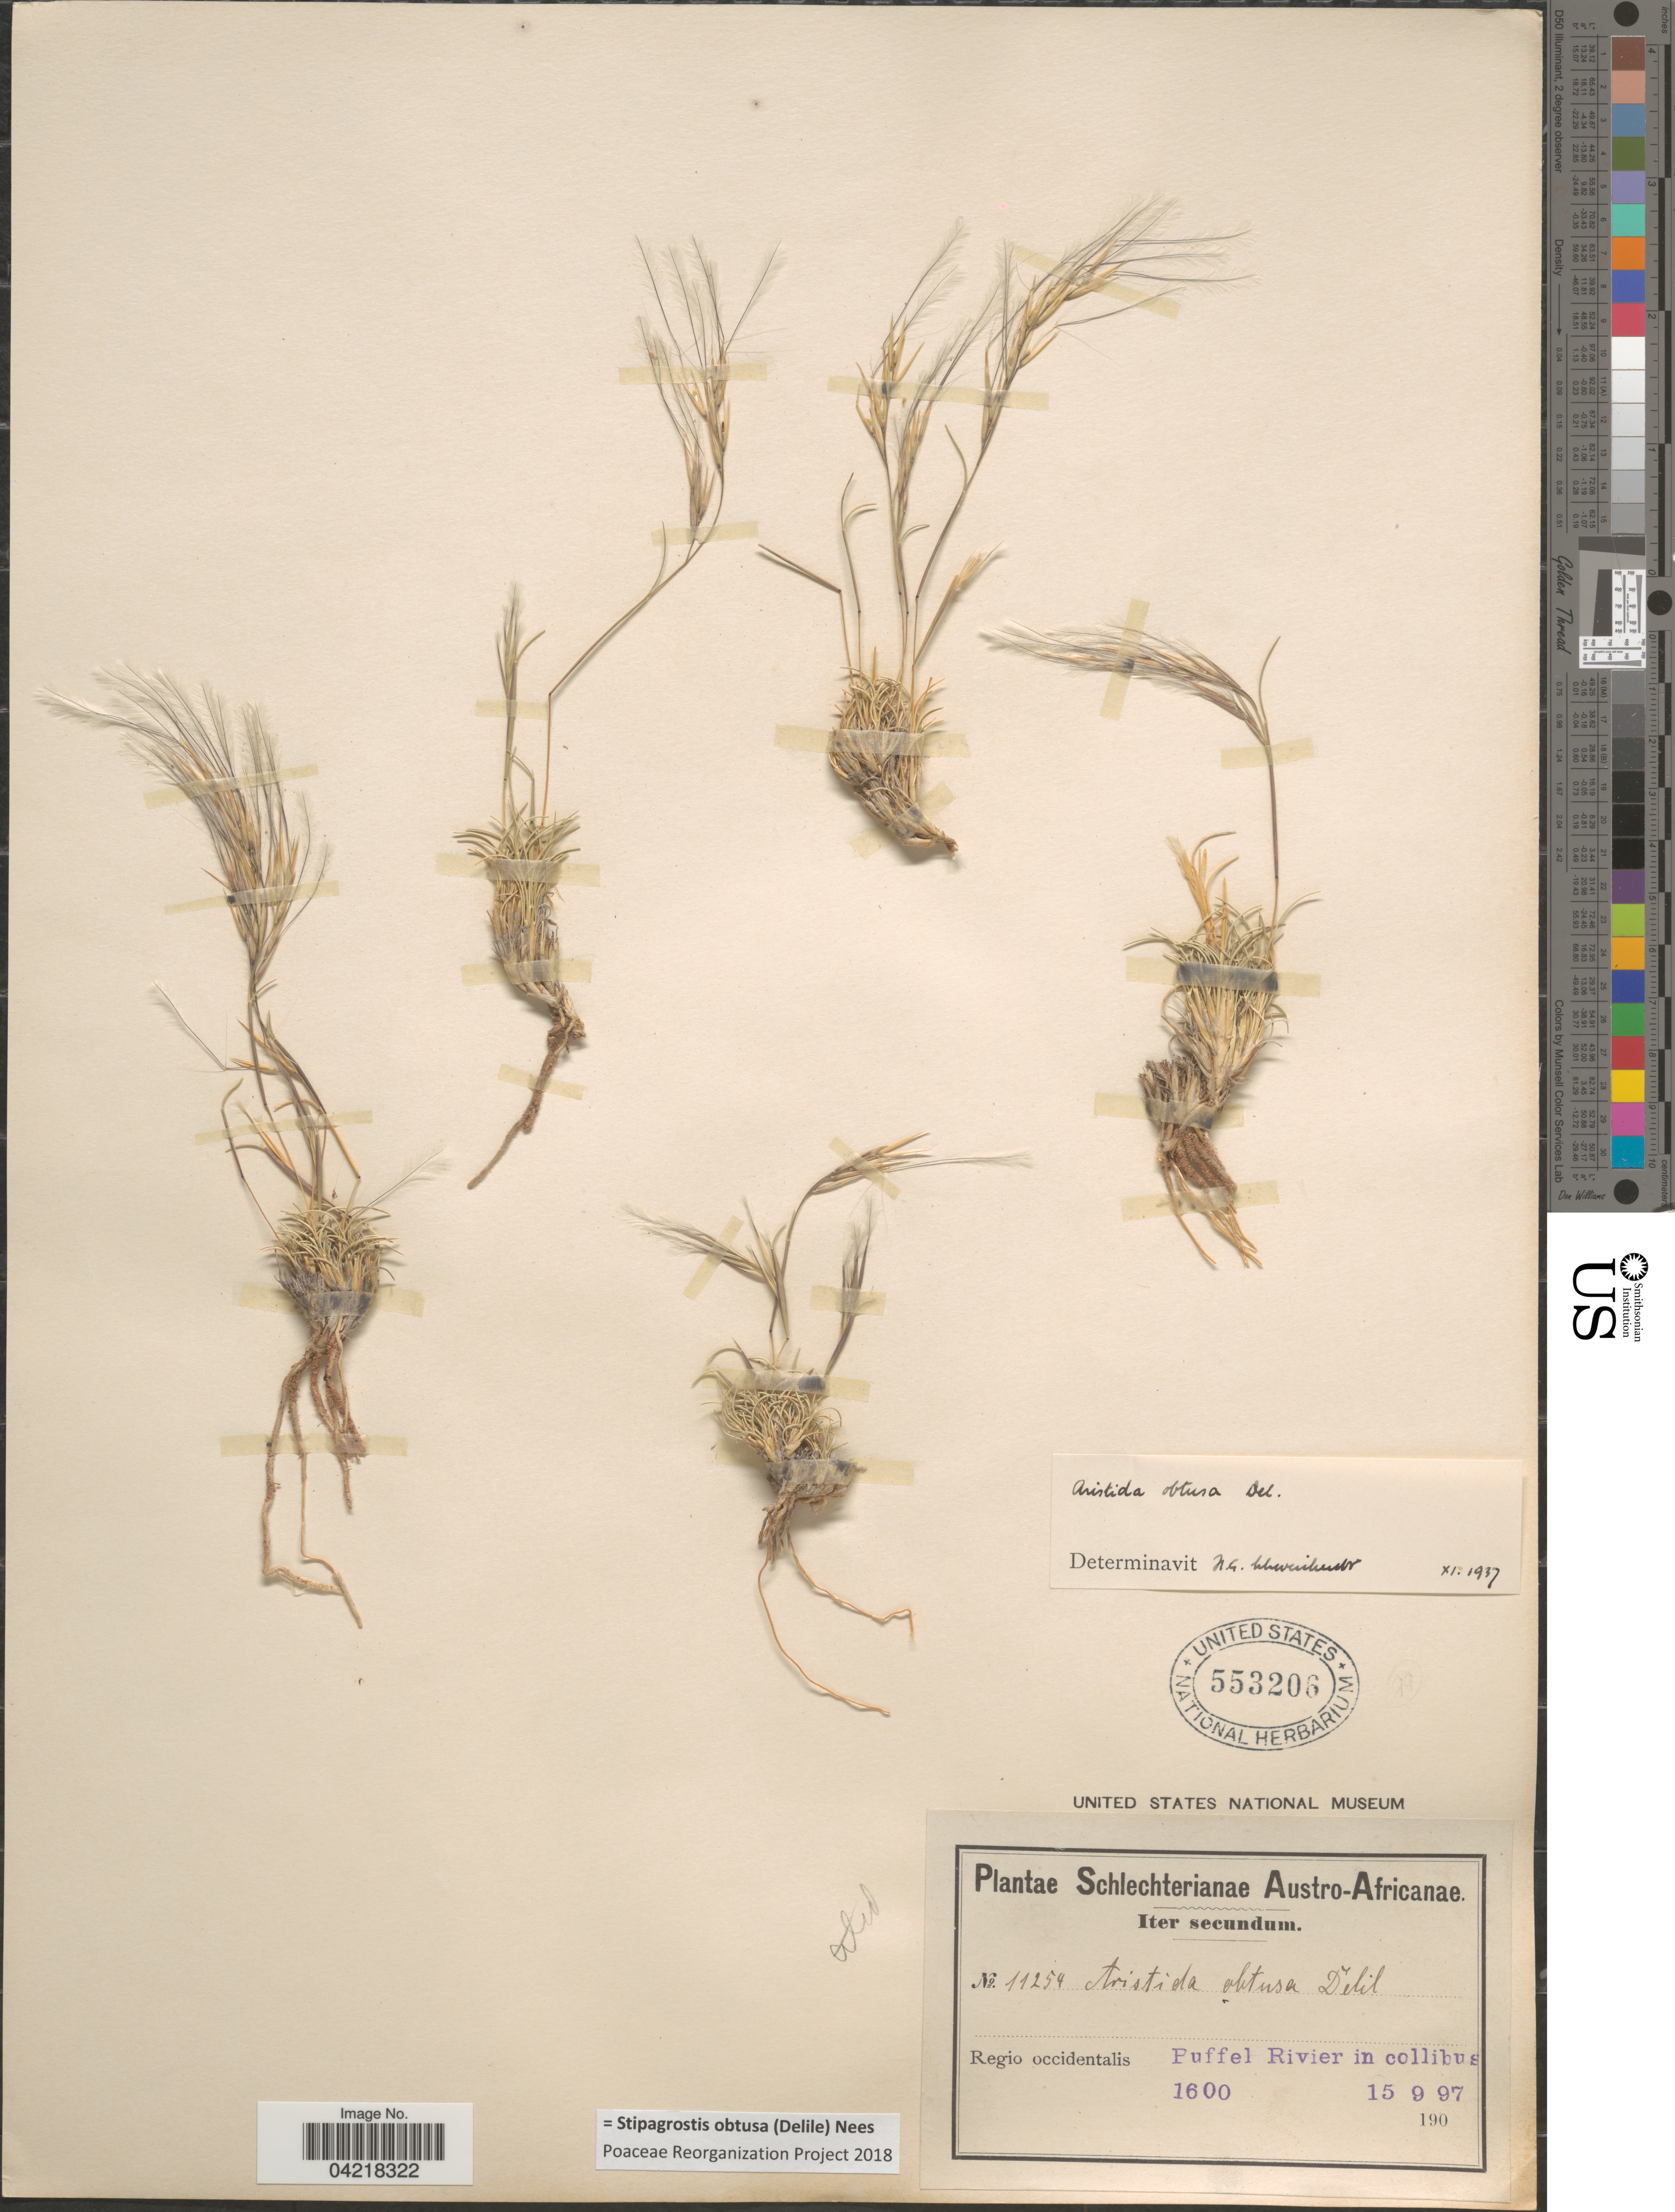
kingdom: Plantae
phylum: Tracheophyta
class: Liliopsida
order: Poales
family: Poaceae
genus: Stipagrostis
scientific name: Stipagrostis obtusa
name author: (Delile) Nees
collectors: Schlechter, --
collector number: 11254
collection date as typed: Transcribed d/m/y: 15/9/97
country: South Africa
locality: Austro-Africanae. Regio occdidentalis Puffel Rivier in collibus.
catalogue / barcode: US 553206